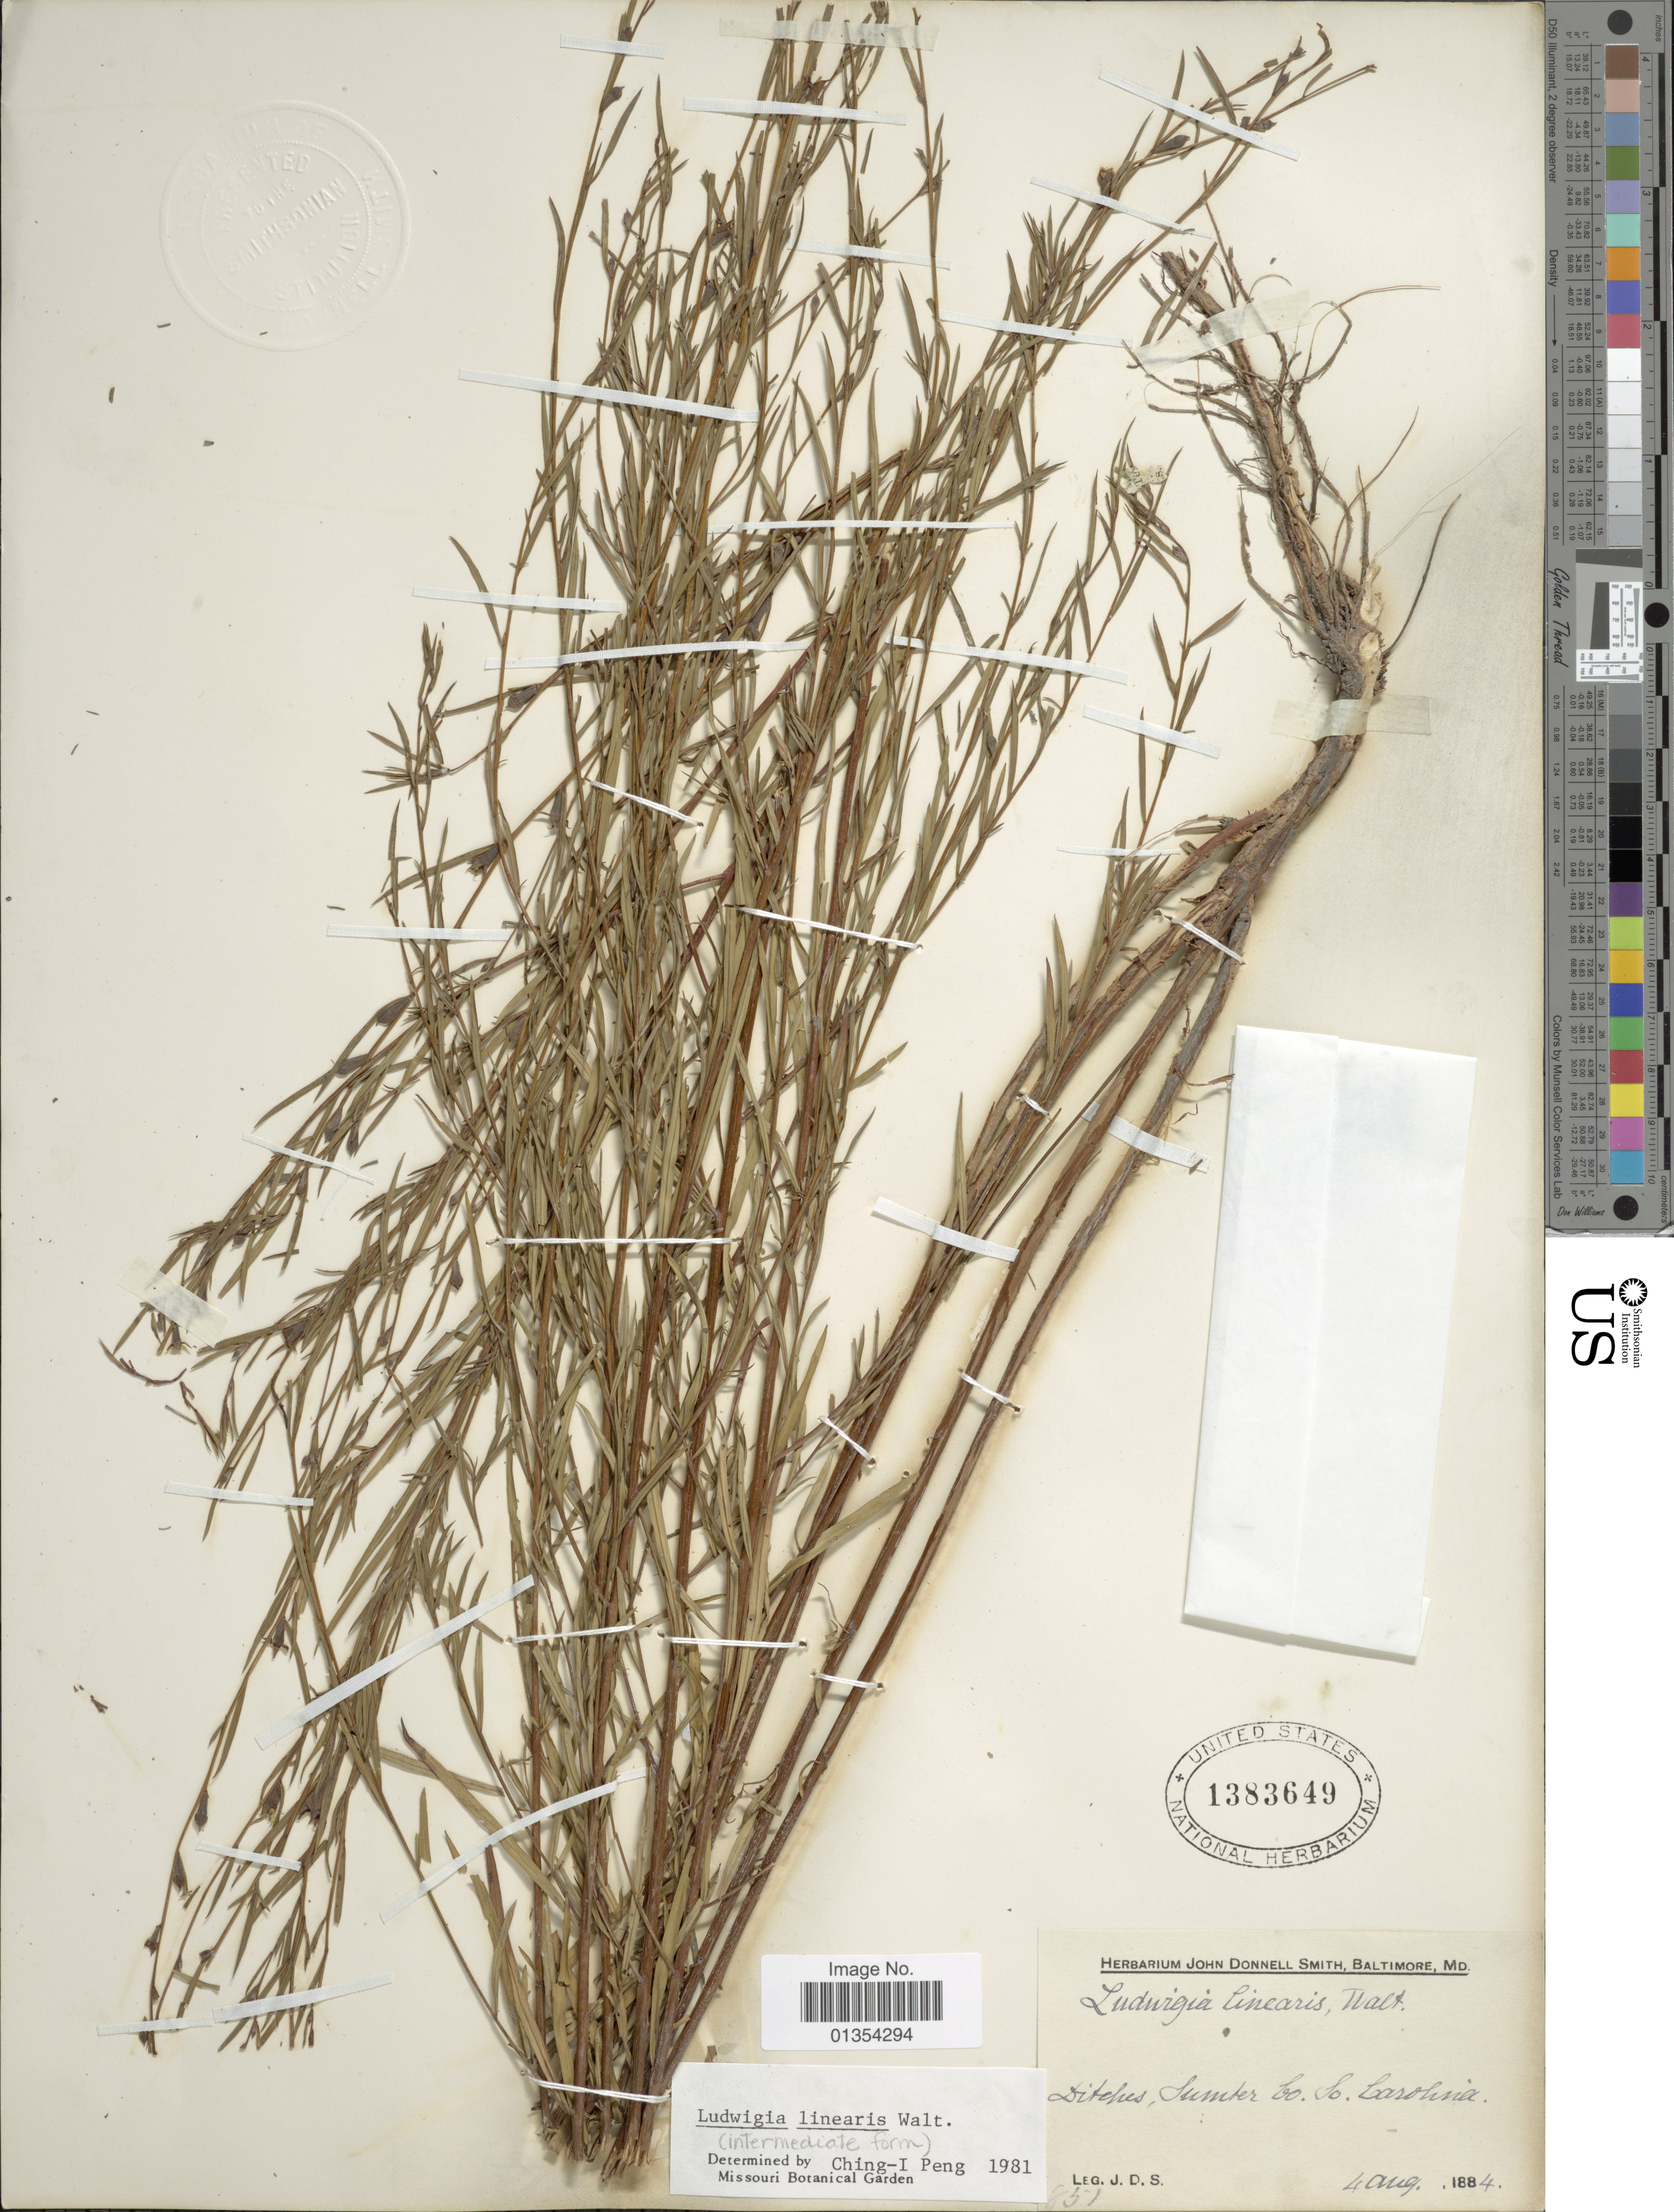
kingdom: Plantae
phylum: Tracheophyta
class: Magnoliopsida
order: Myrtales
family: Onagraceae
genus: Ludwigia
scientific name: Ludwigia linearis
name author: Walter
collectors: J. Donnell Smith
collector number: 851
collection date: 1884-08-04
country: United States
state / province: South Carolina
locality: Ditches, Sumter Co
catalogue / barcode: US 1383649